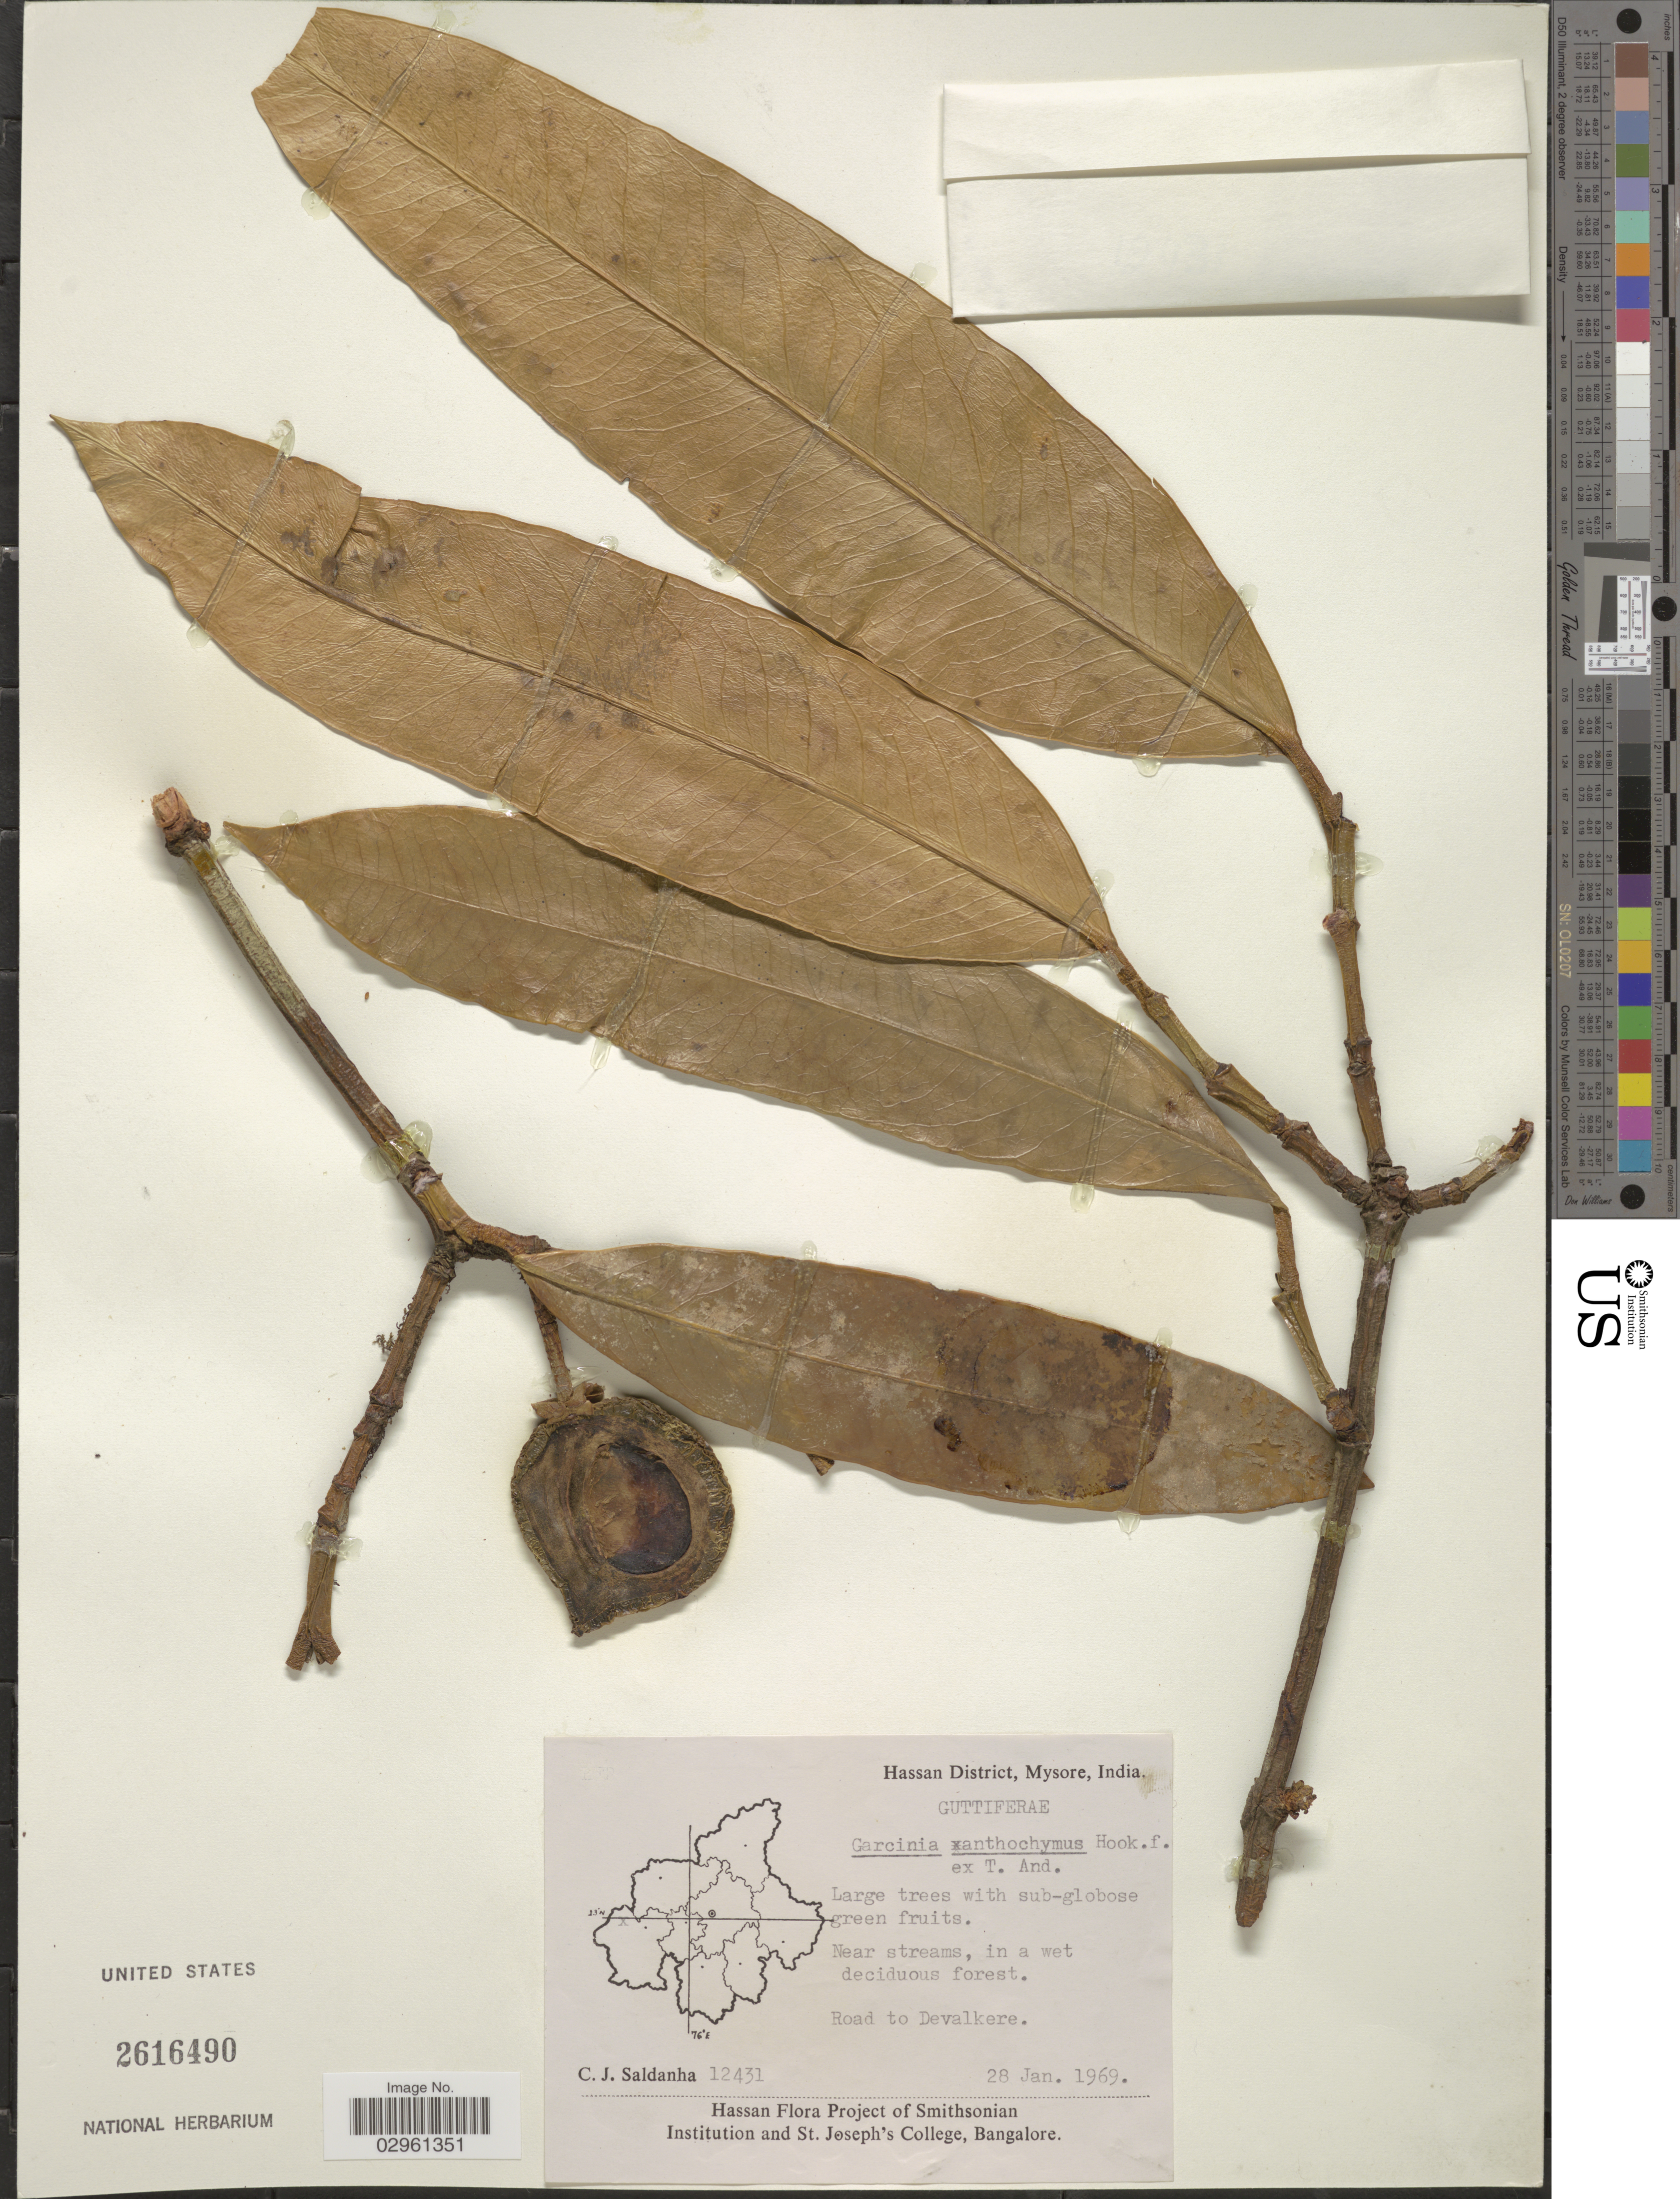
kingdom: Plantae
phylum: Tracheophyta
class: Magnoliopsida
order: Malpighiales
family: Clusiaceae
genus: Garcinia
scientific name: Garcinia xanthochymus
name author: Hook. f. ex T. Anderson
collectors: C. Saldanha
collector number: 12431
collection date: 1969-01-28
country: India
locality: Hassan District, Mysore. Road to Devalkere.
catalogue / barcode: US 2616490